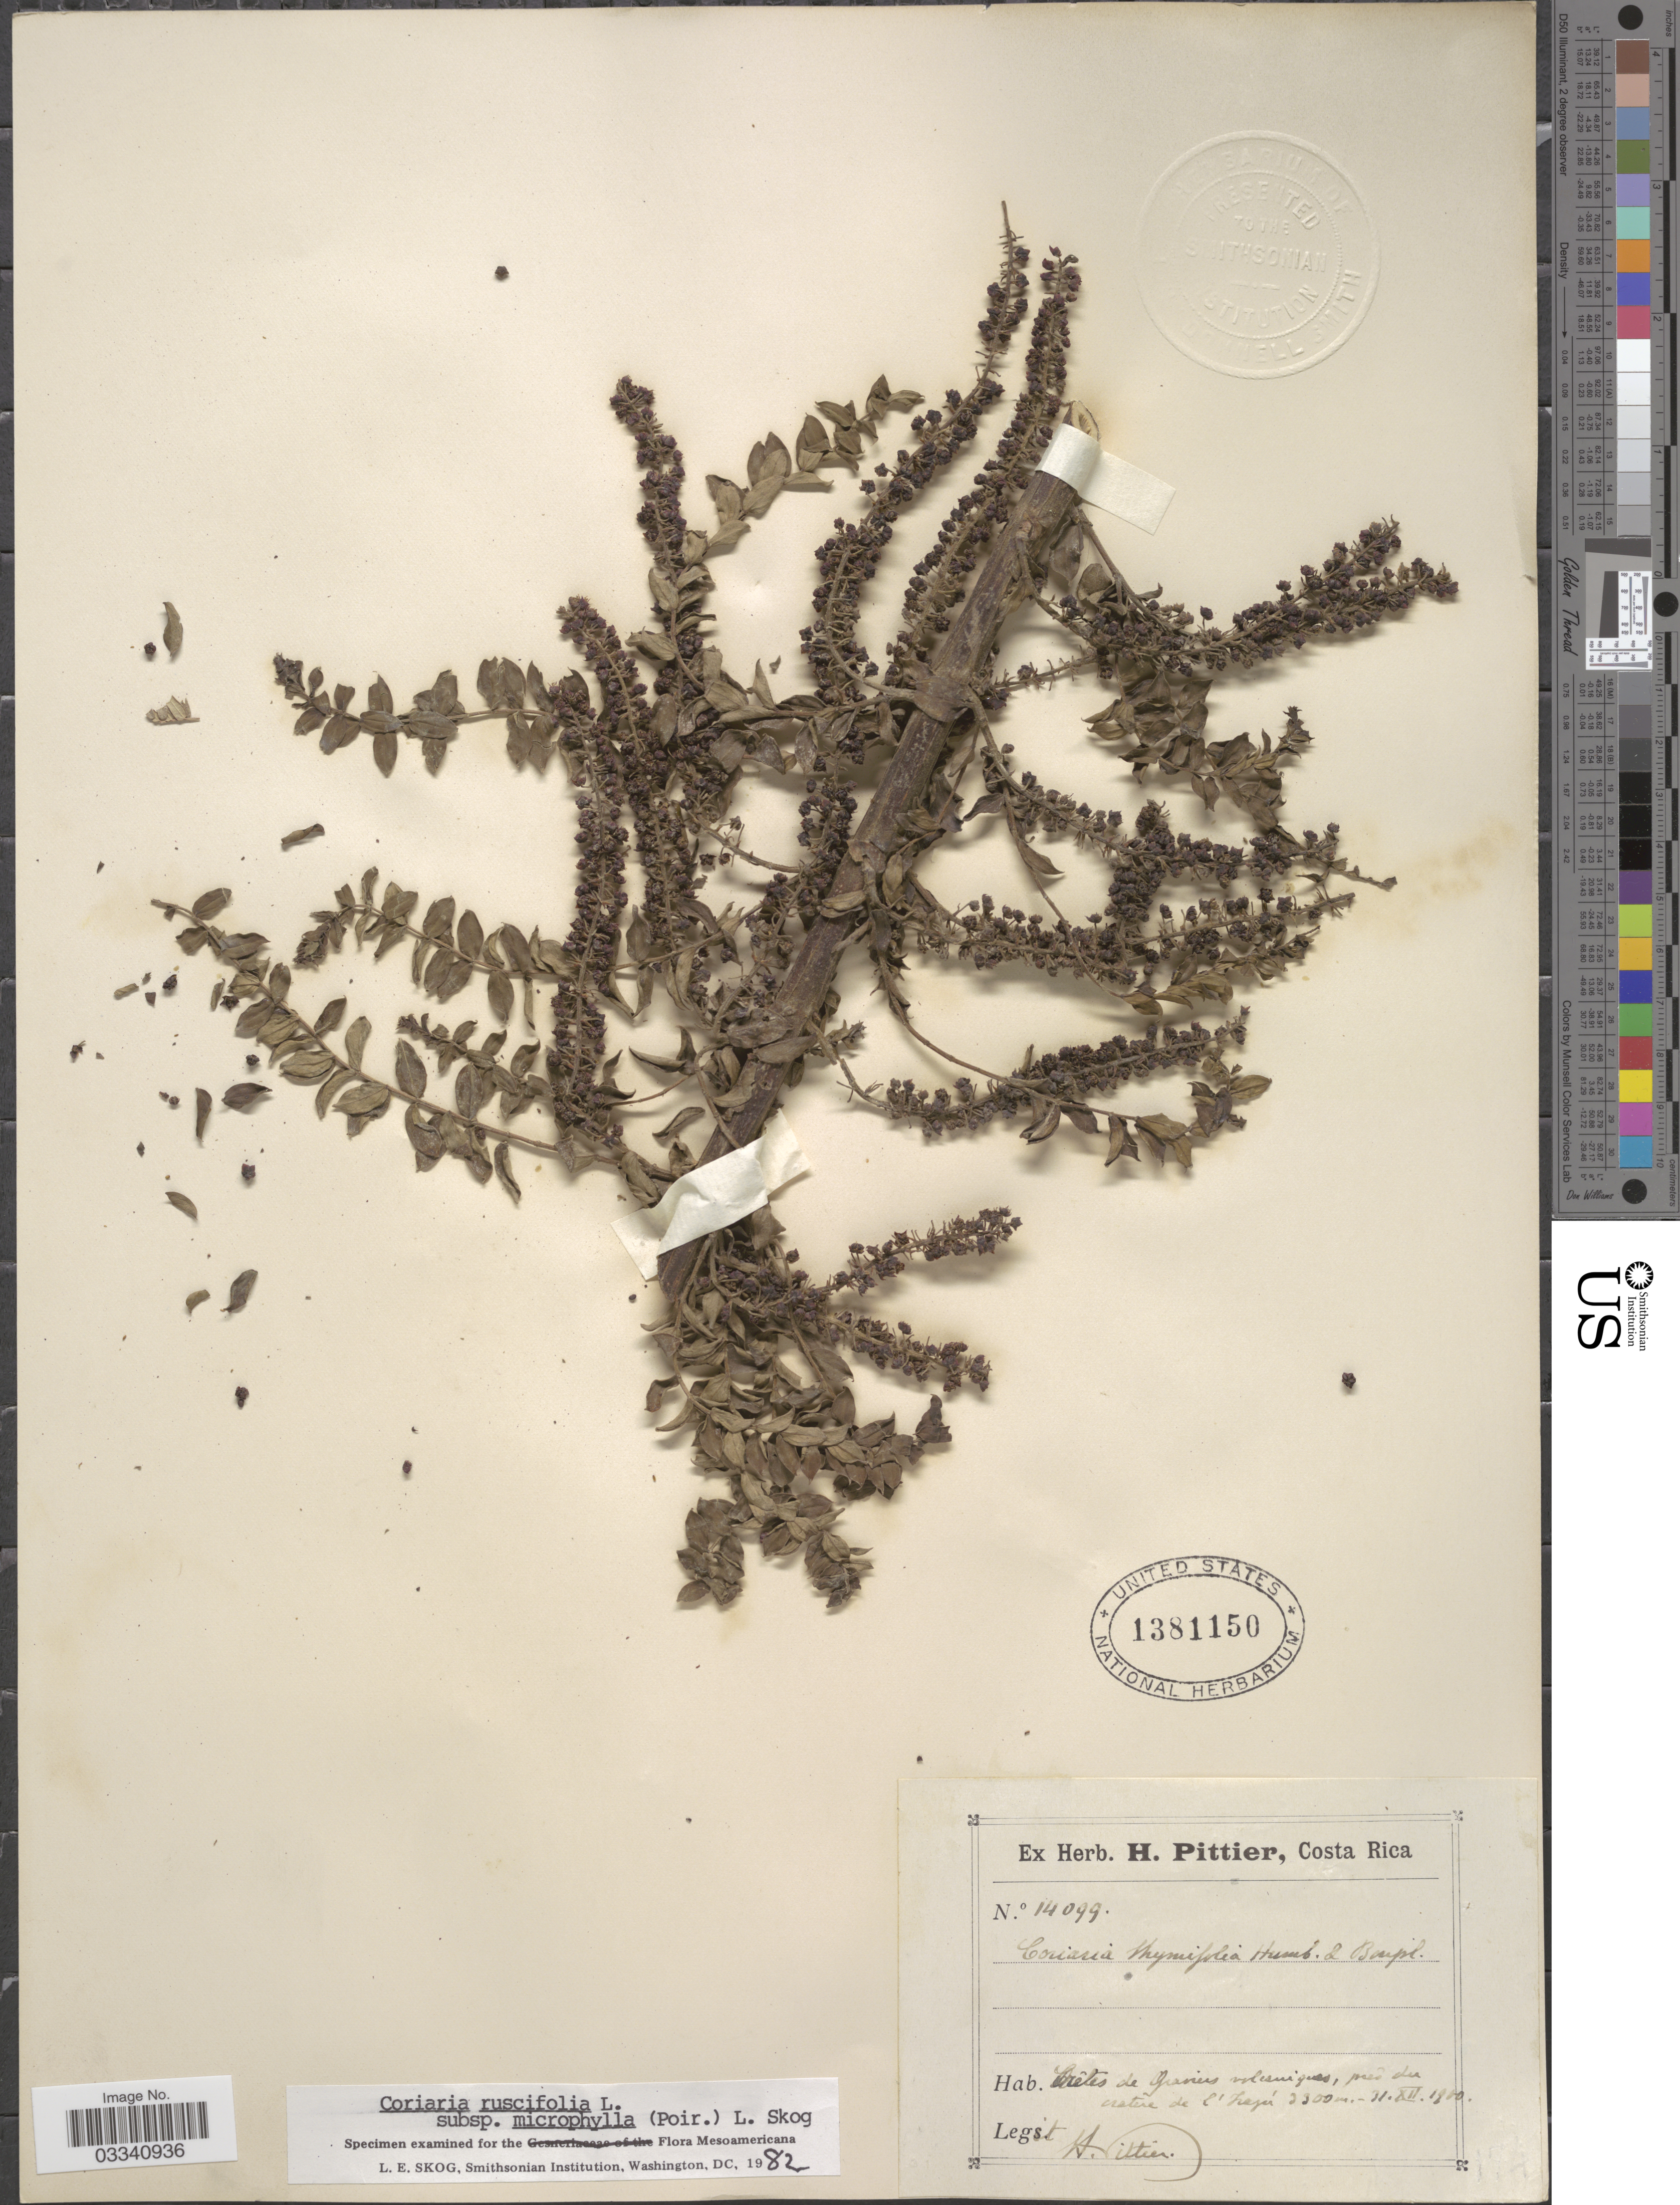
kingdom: Plantae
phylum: Tracheophyta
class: Magnoliopsida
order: Cucurbitales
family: Coriariaceae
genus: Coriaria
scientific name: Coriaria ruscifolia subsp. microphylla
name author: (Poir.) L.E. Skog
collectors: H. F. Pittier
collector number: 14099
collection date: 1910-12-31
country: Costa Rica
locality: Crêtes de graviers volcaniques, prés du cratere de l'Irazú.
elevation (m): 3300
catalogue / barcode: US 1381150